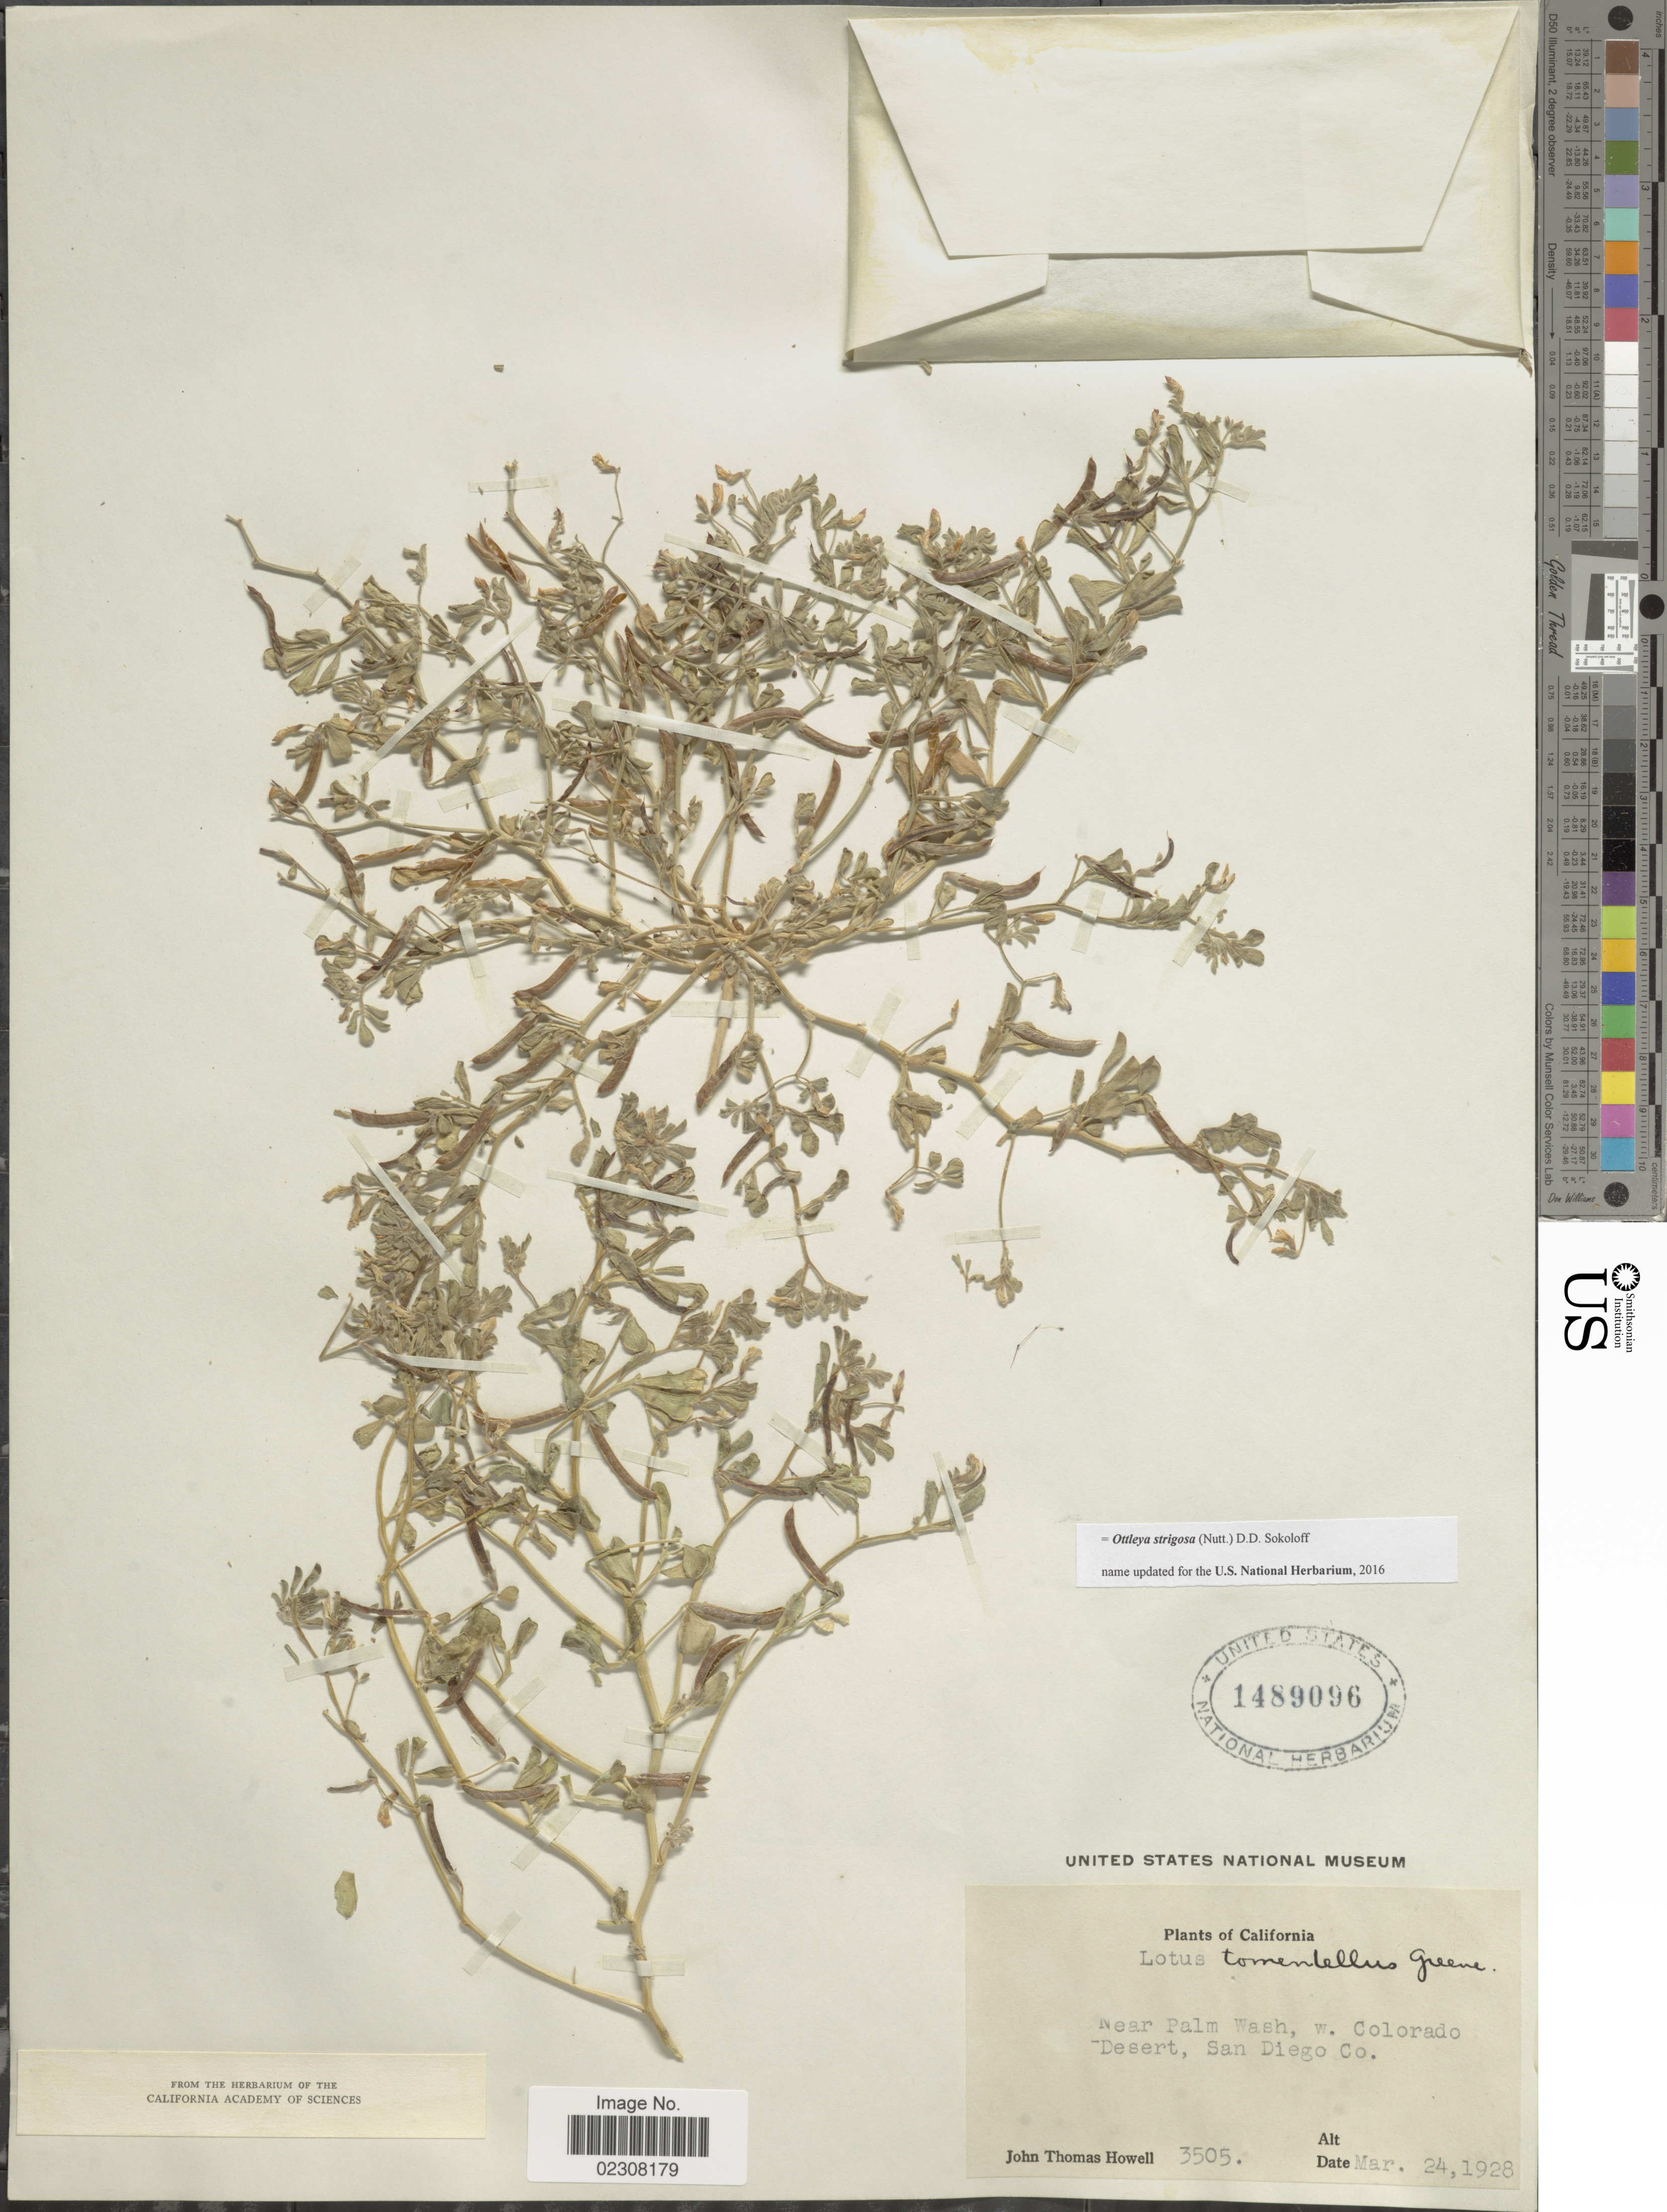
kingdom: Plantae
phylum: Tracheophyta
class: Magnoliopsida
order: Fabales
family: Fabaceae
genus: Ottleya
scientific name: Ottleya strigosa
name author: (Nutt.) D.D. Sokoloff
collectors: J. T. Howell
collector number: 3505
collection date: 1928-03-24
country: United States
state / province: California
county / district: San Diego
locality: Near Palm Wash, w. Colorado Desert, San Diego Co.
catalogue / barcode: US 1489096